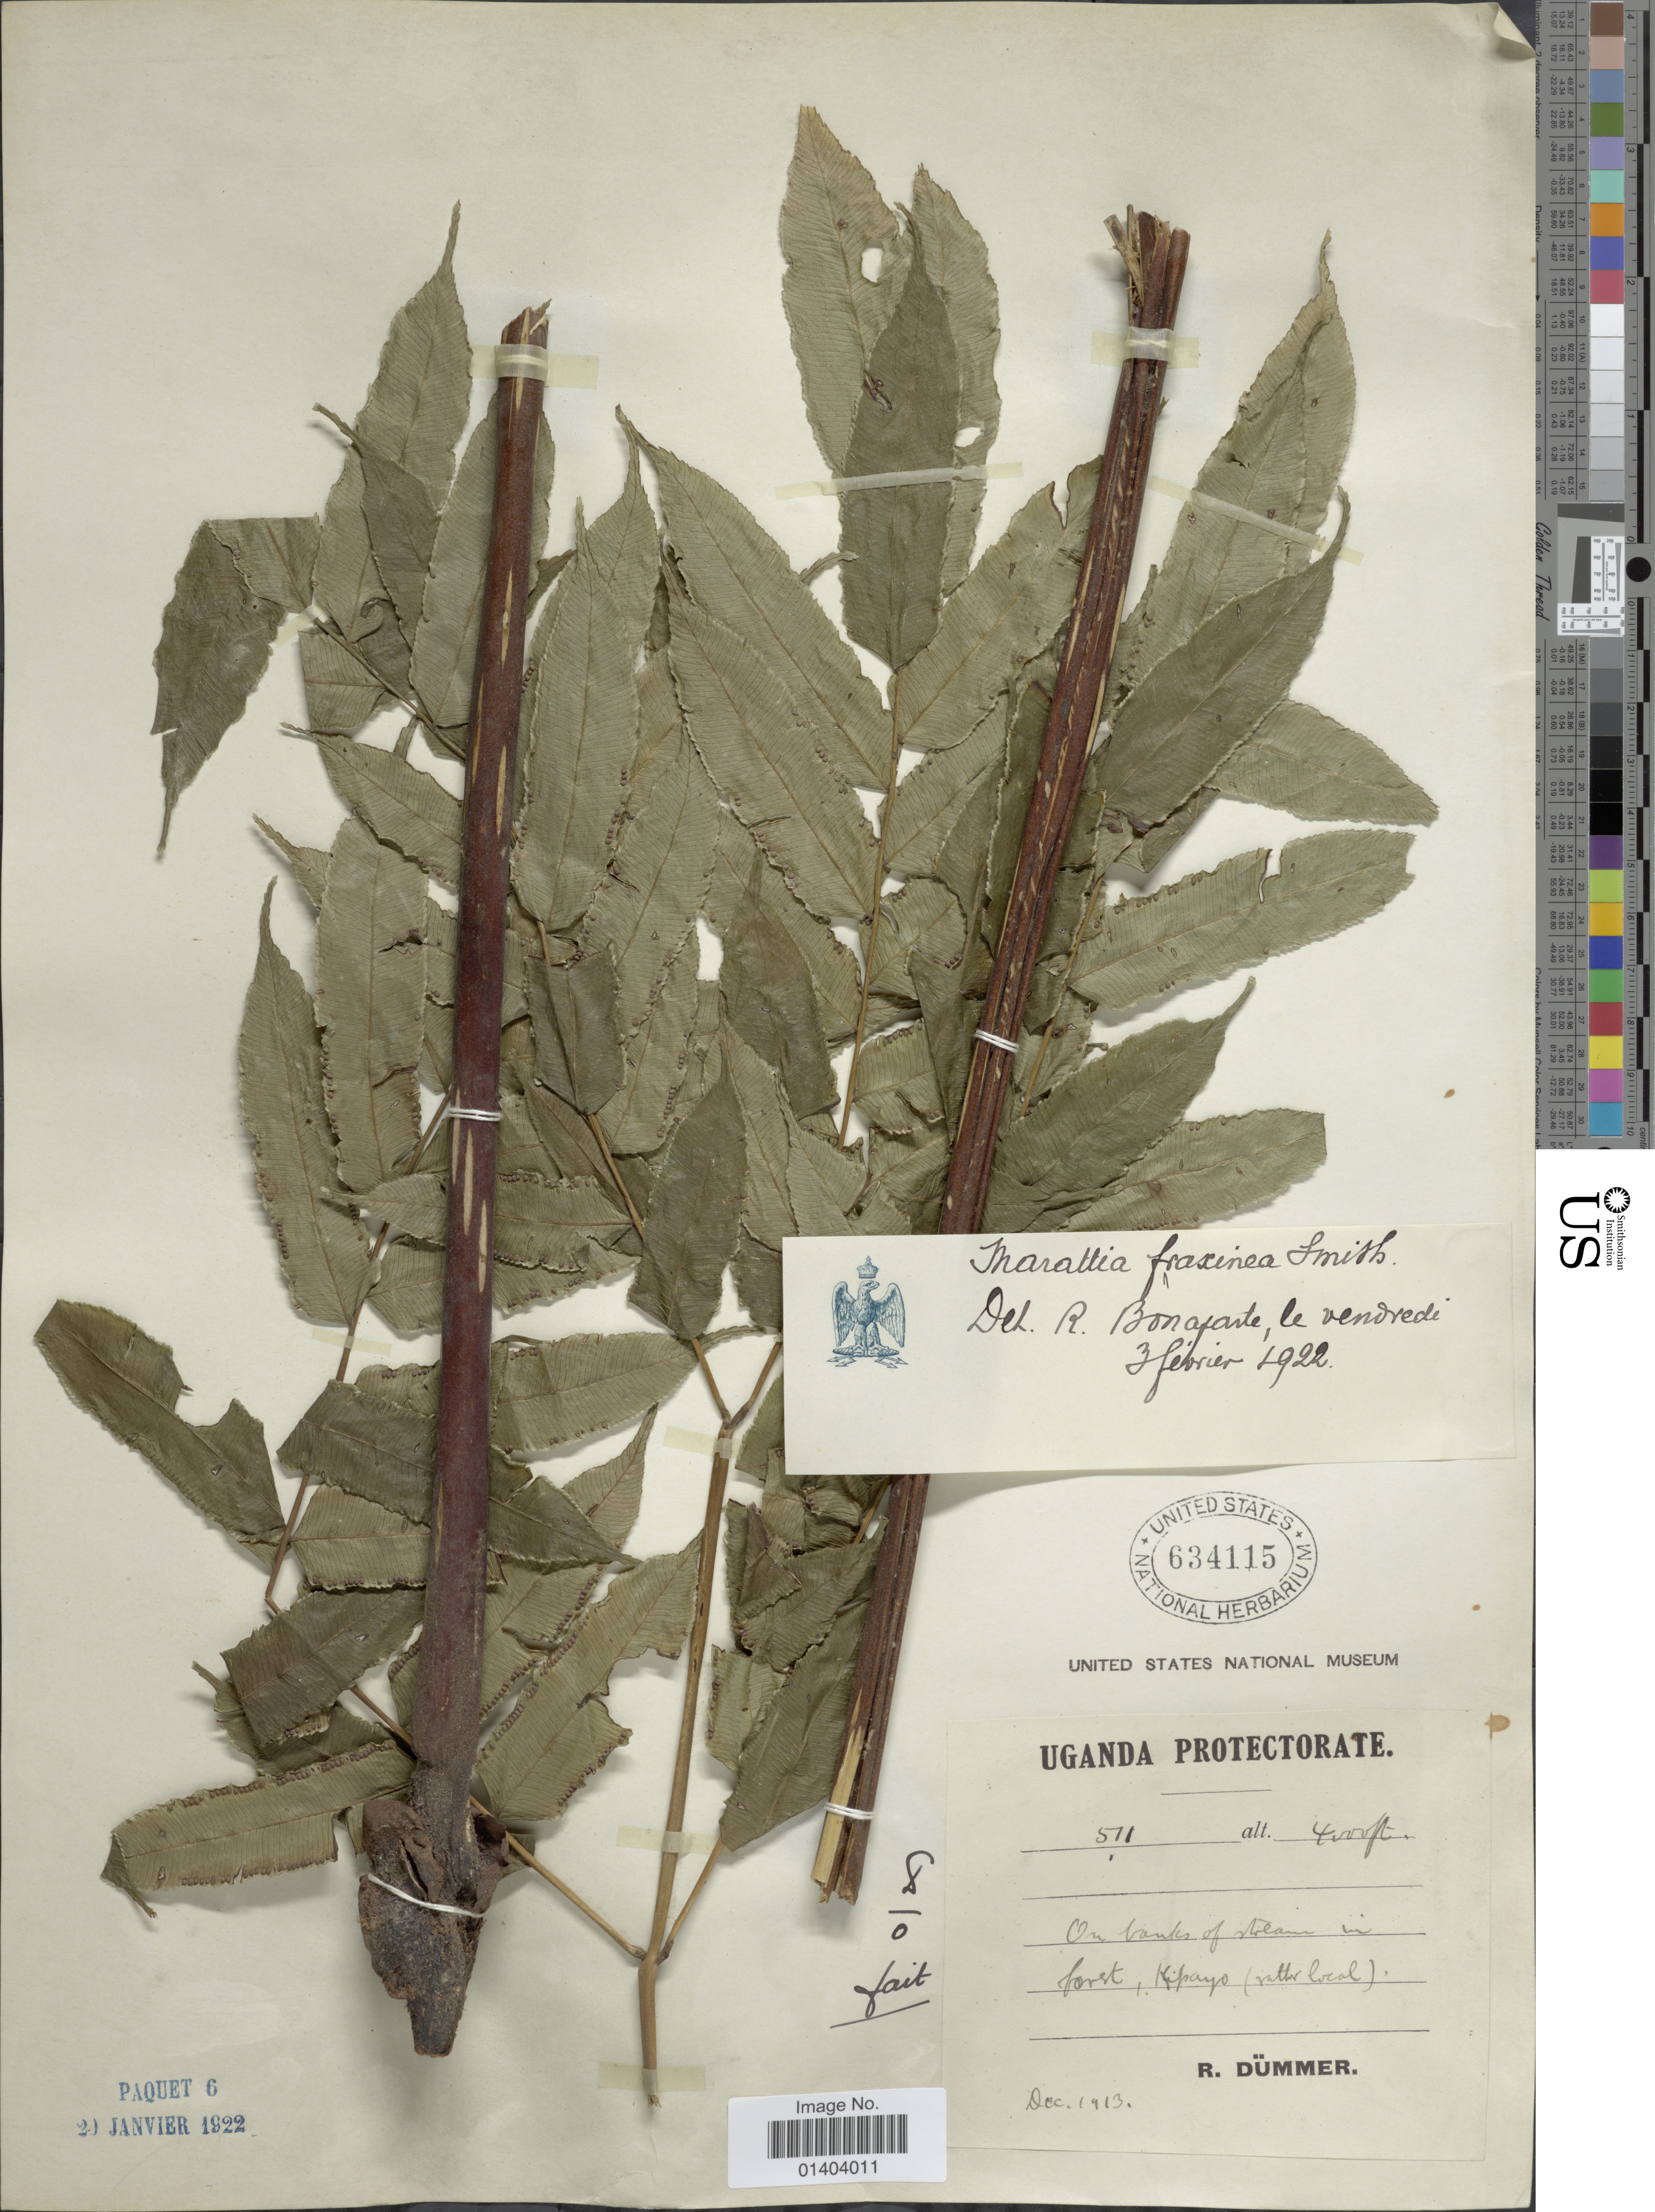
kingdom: Plantae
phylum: Tracheophyta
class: Polypodiopsida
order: Marattiales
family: Marattiaceae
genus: Ptisana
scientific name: Ptisana fraxinea var. salicifolia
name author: (Schrad.) Murdock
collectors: R. A. Dümmer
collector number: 511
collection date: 1913-12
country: Uganda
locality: On banks of stream in foret, Kipayo.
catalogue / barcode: US 634115